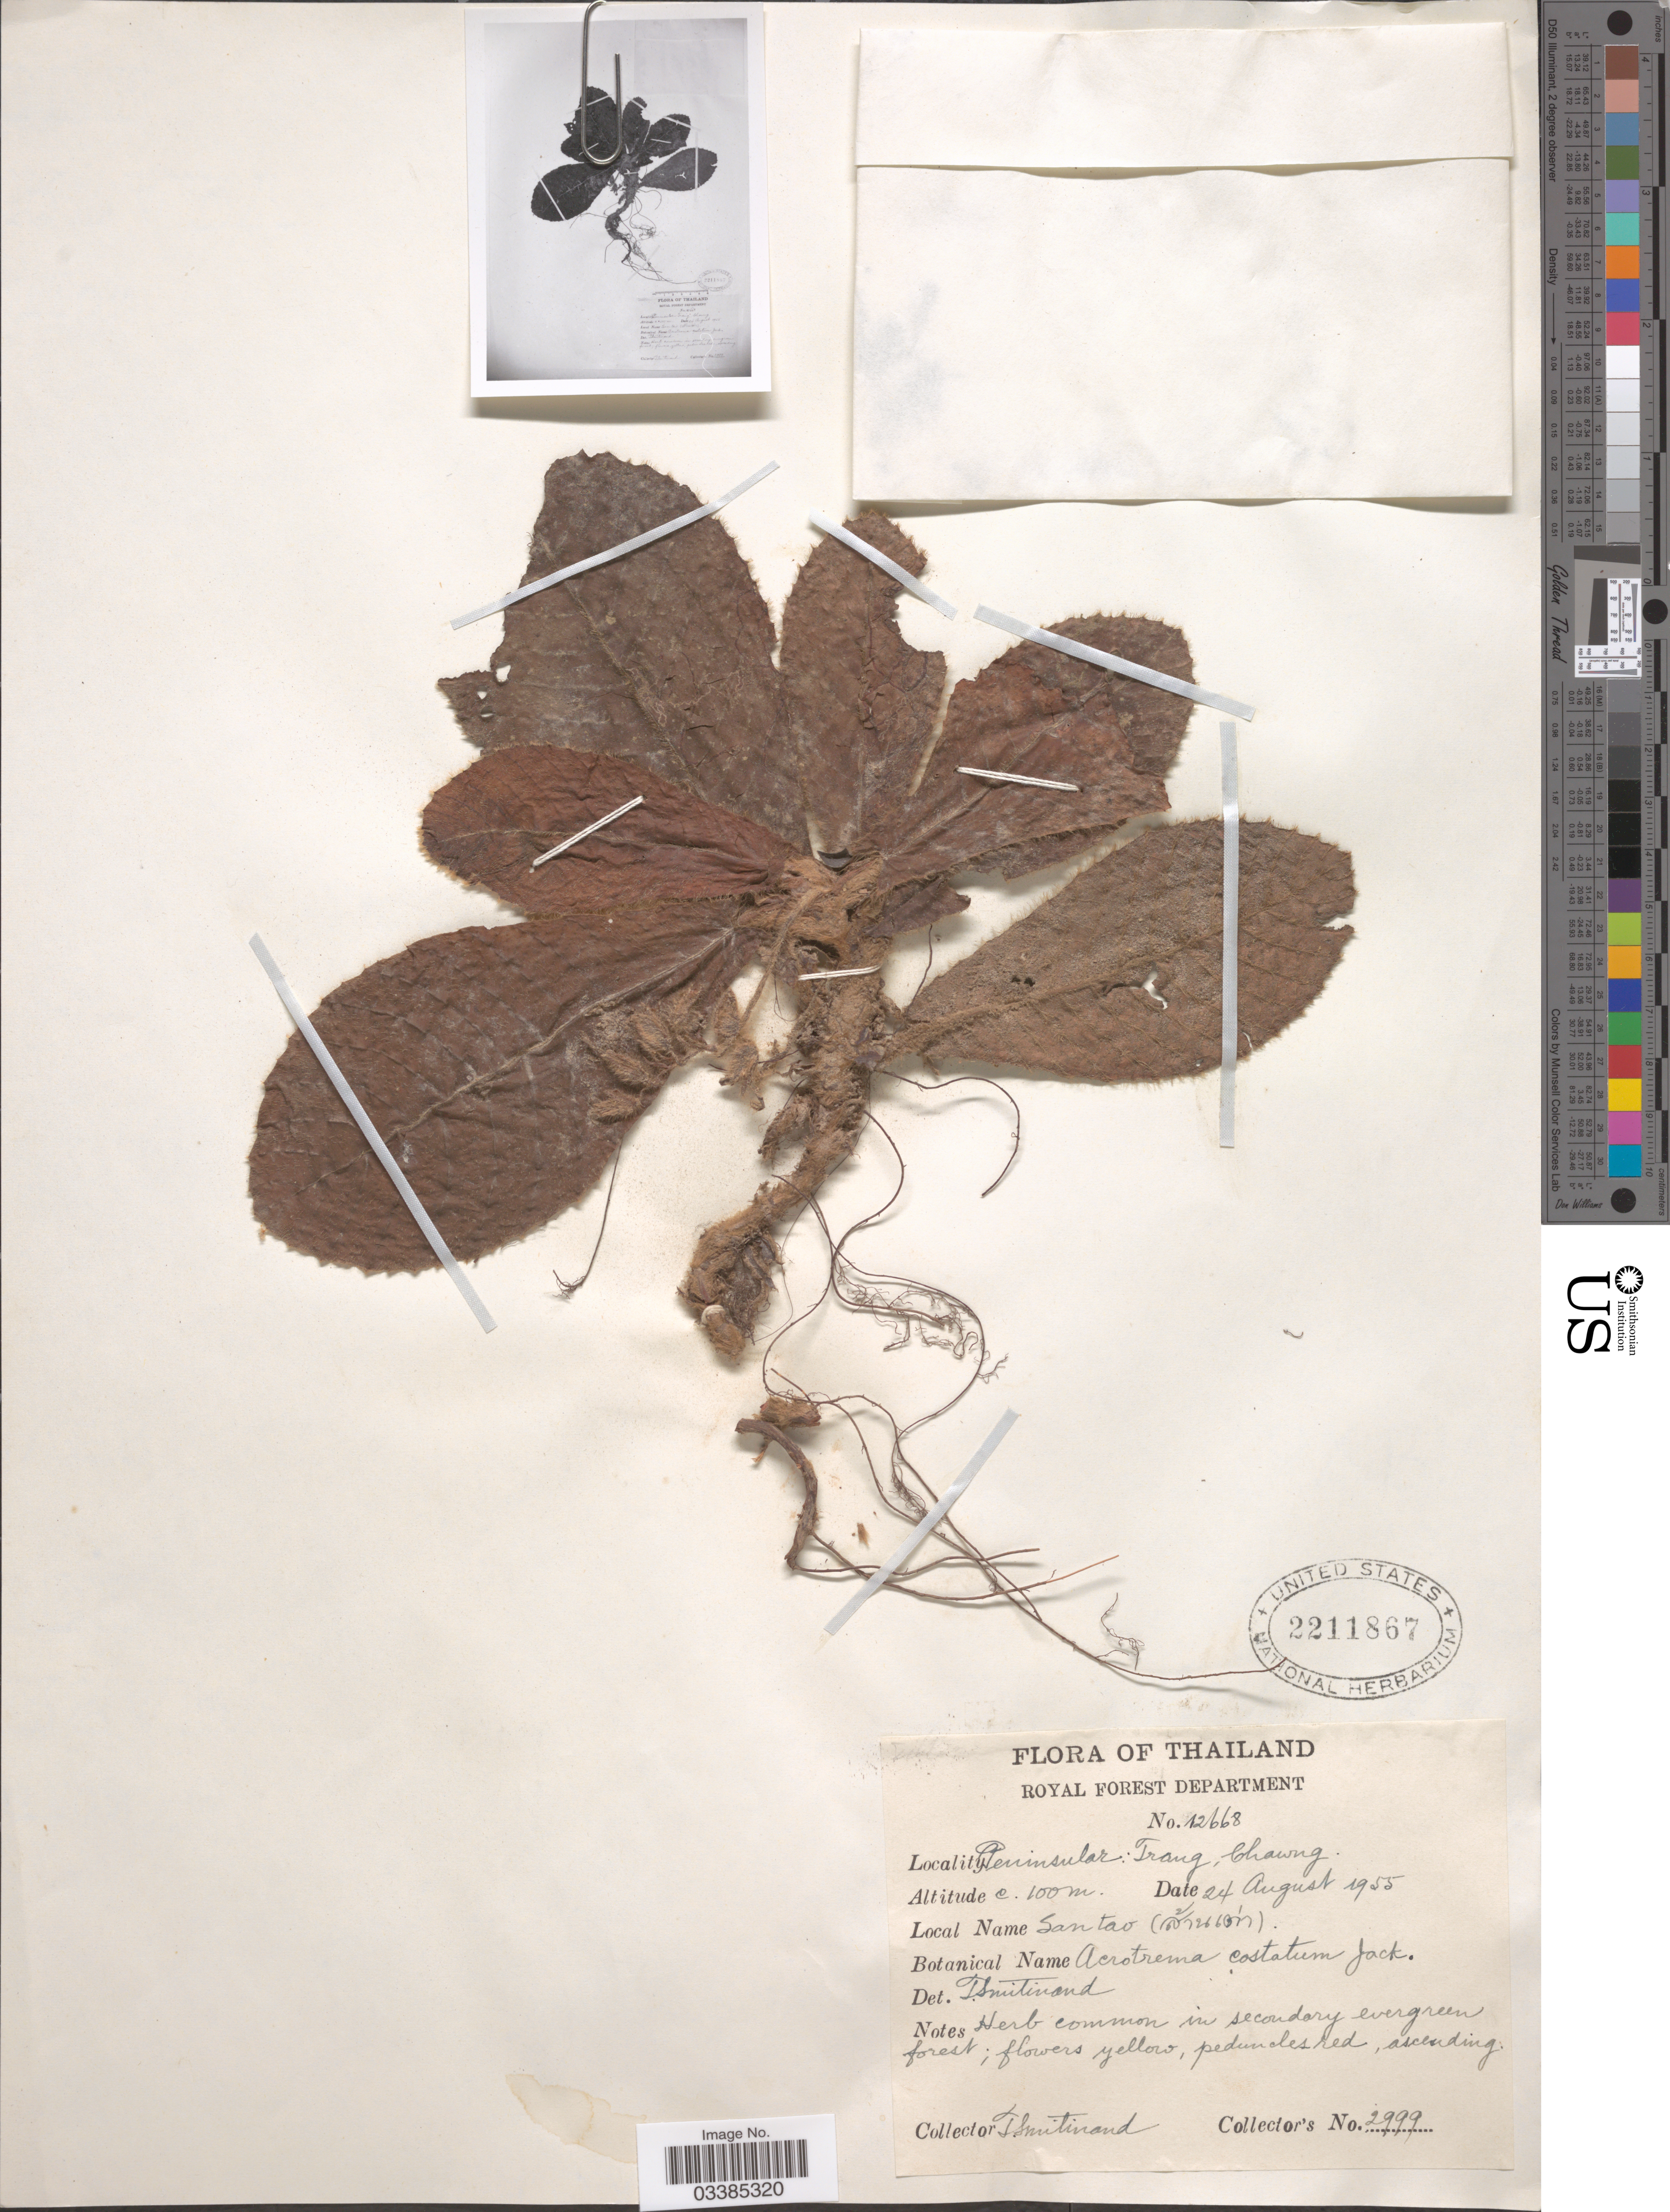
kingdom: Plantae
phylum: Tracheophyta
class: Magnoliopsida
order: Dilleniales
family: Dilleniaceae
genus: Acrotrema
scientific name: Acrotrema costatum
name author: Jack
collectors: T. Smitinand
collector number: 2999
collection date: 1955-08-24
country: Thailand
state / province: Trang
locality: Royal Forest Department. Peninsular: Trang, Chawng.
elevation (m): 100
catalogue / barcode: US 2211867